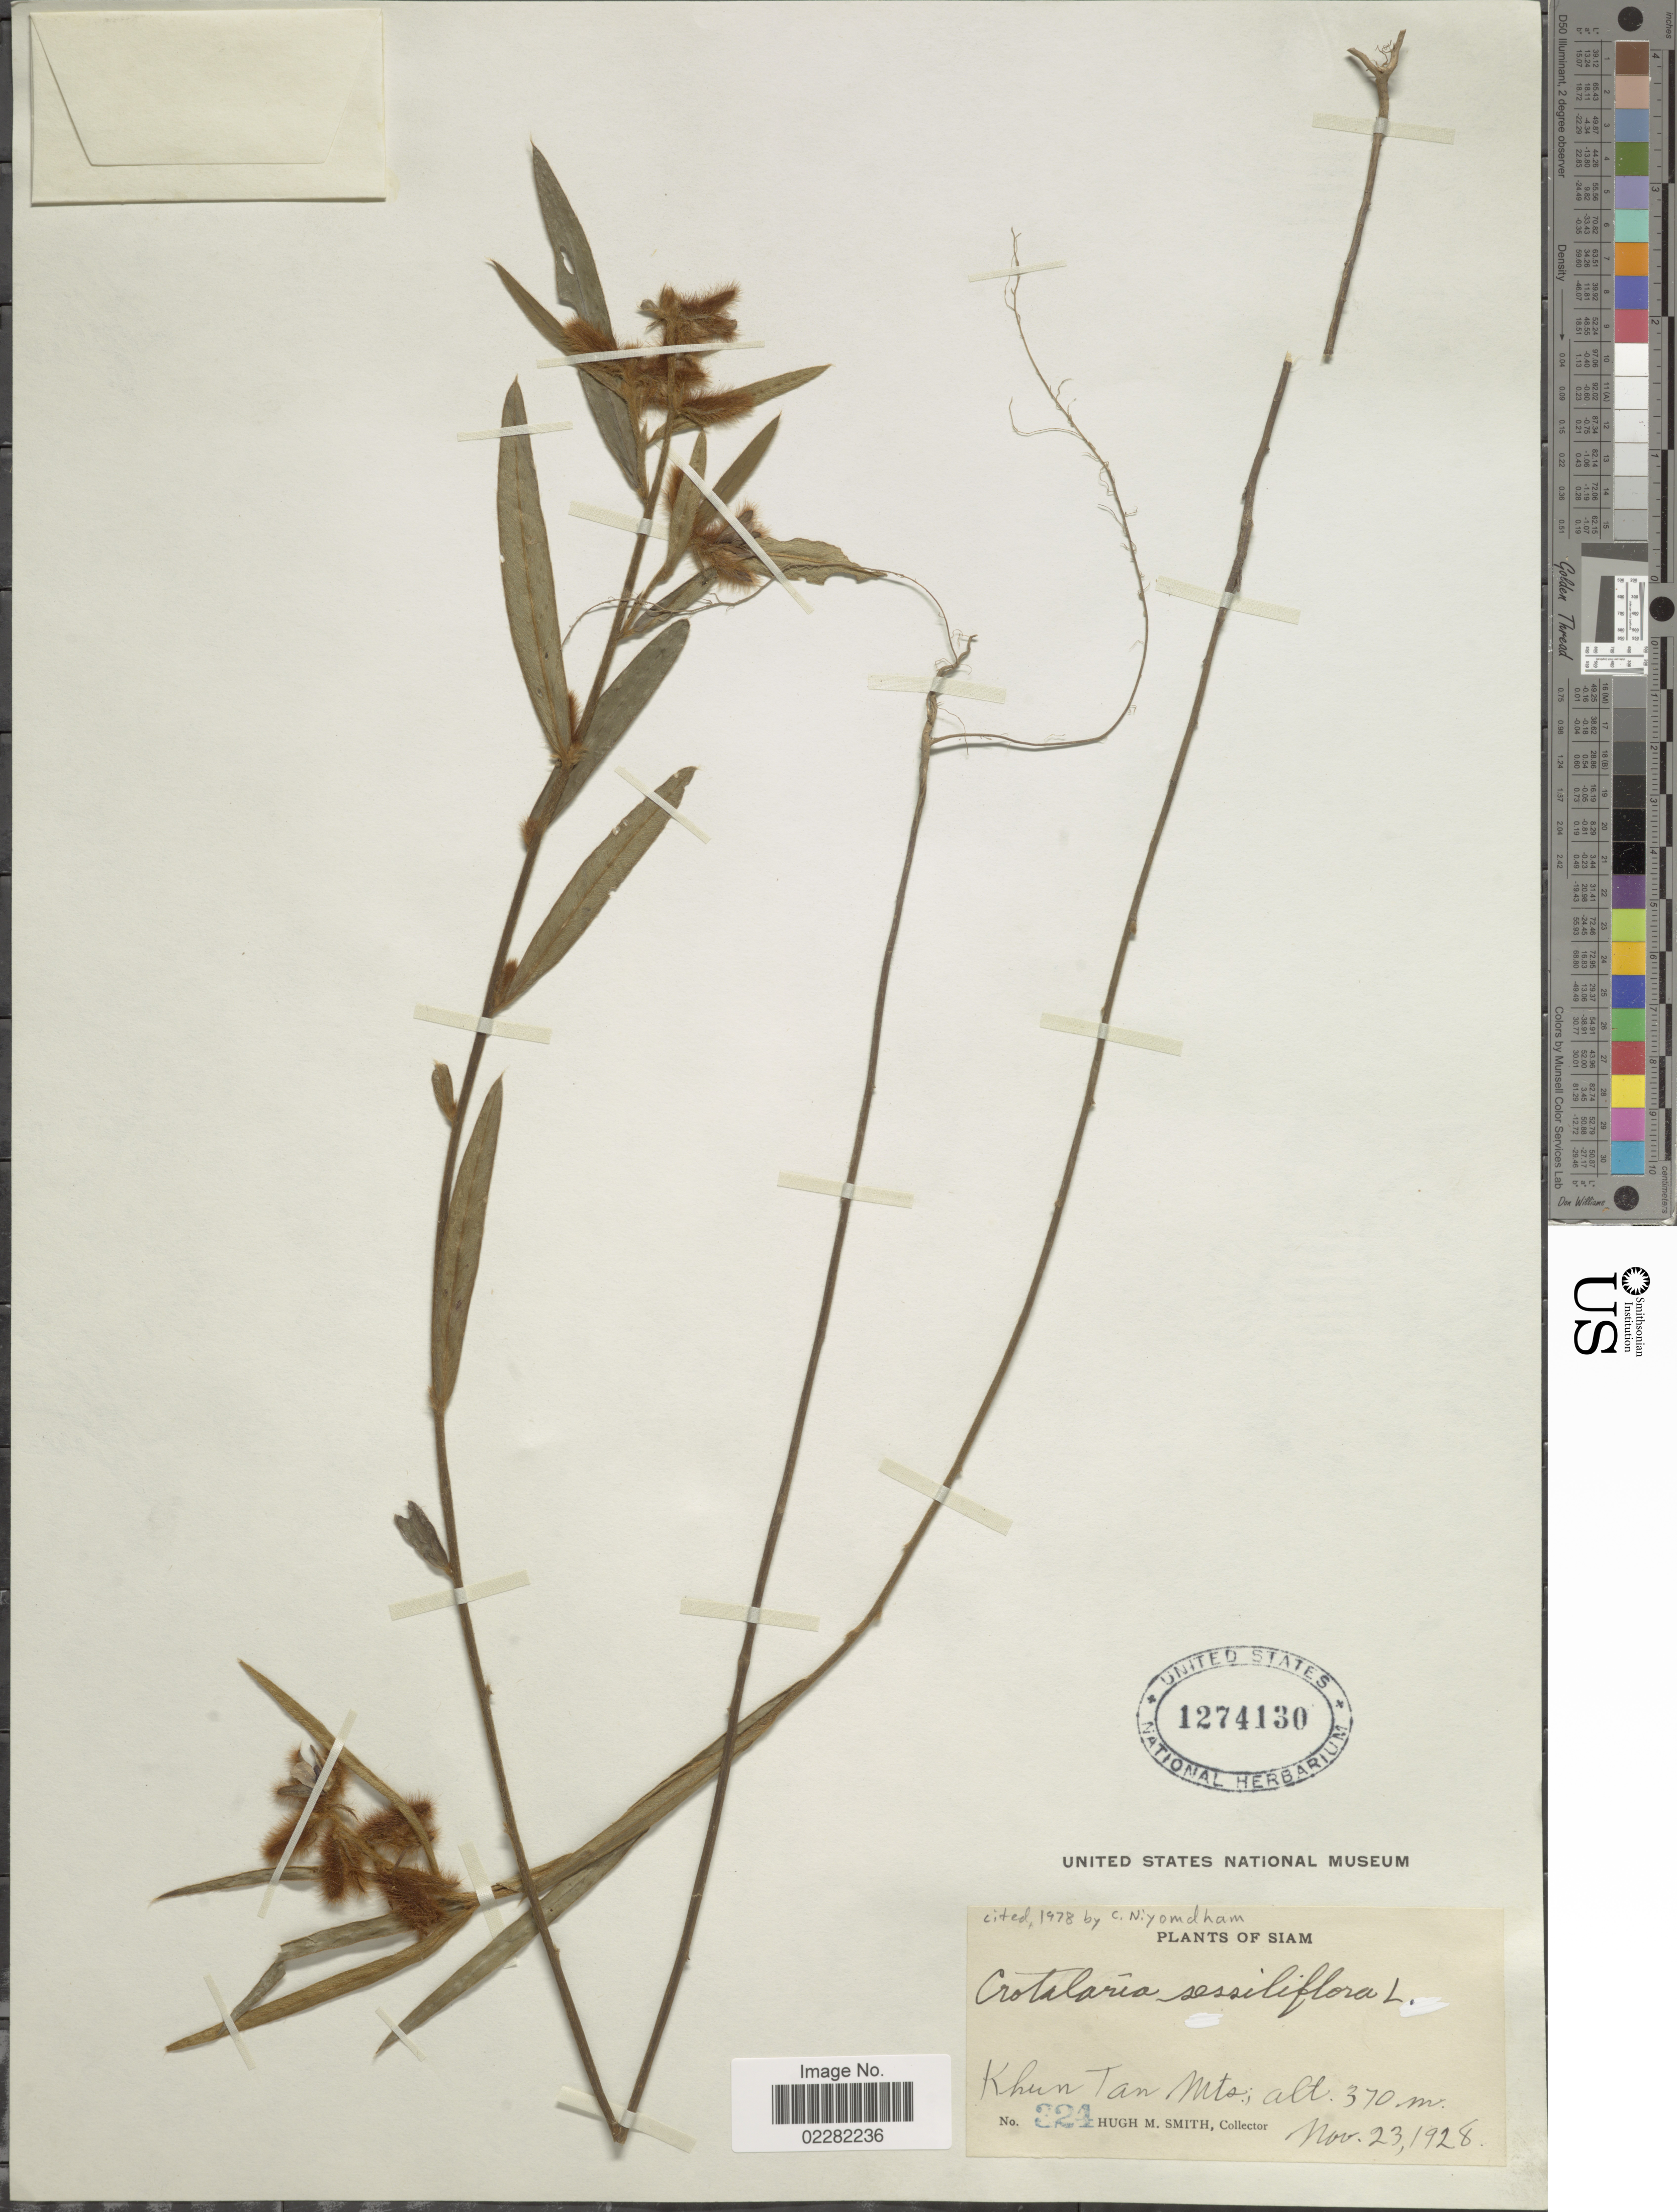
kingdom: Plantae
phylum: Tracheophyta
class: Magnoliopsida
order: Fabales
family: Fabaceae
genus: Crotalaria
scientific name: Crotalaria sessilifolia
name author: L.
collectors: H. M. Smith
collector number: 324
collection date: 1928-11-23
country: Thailand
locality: Khun Tan Mts, Siam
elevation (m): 370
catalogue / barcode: US 1274130